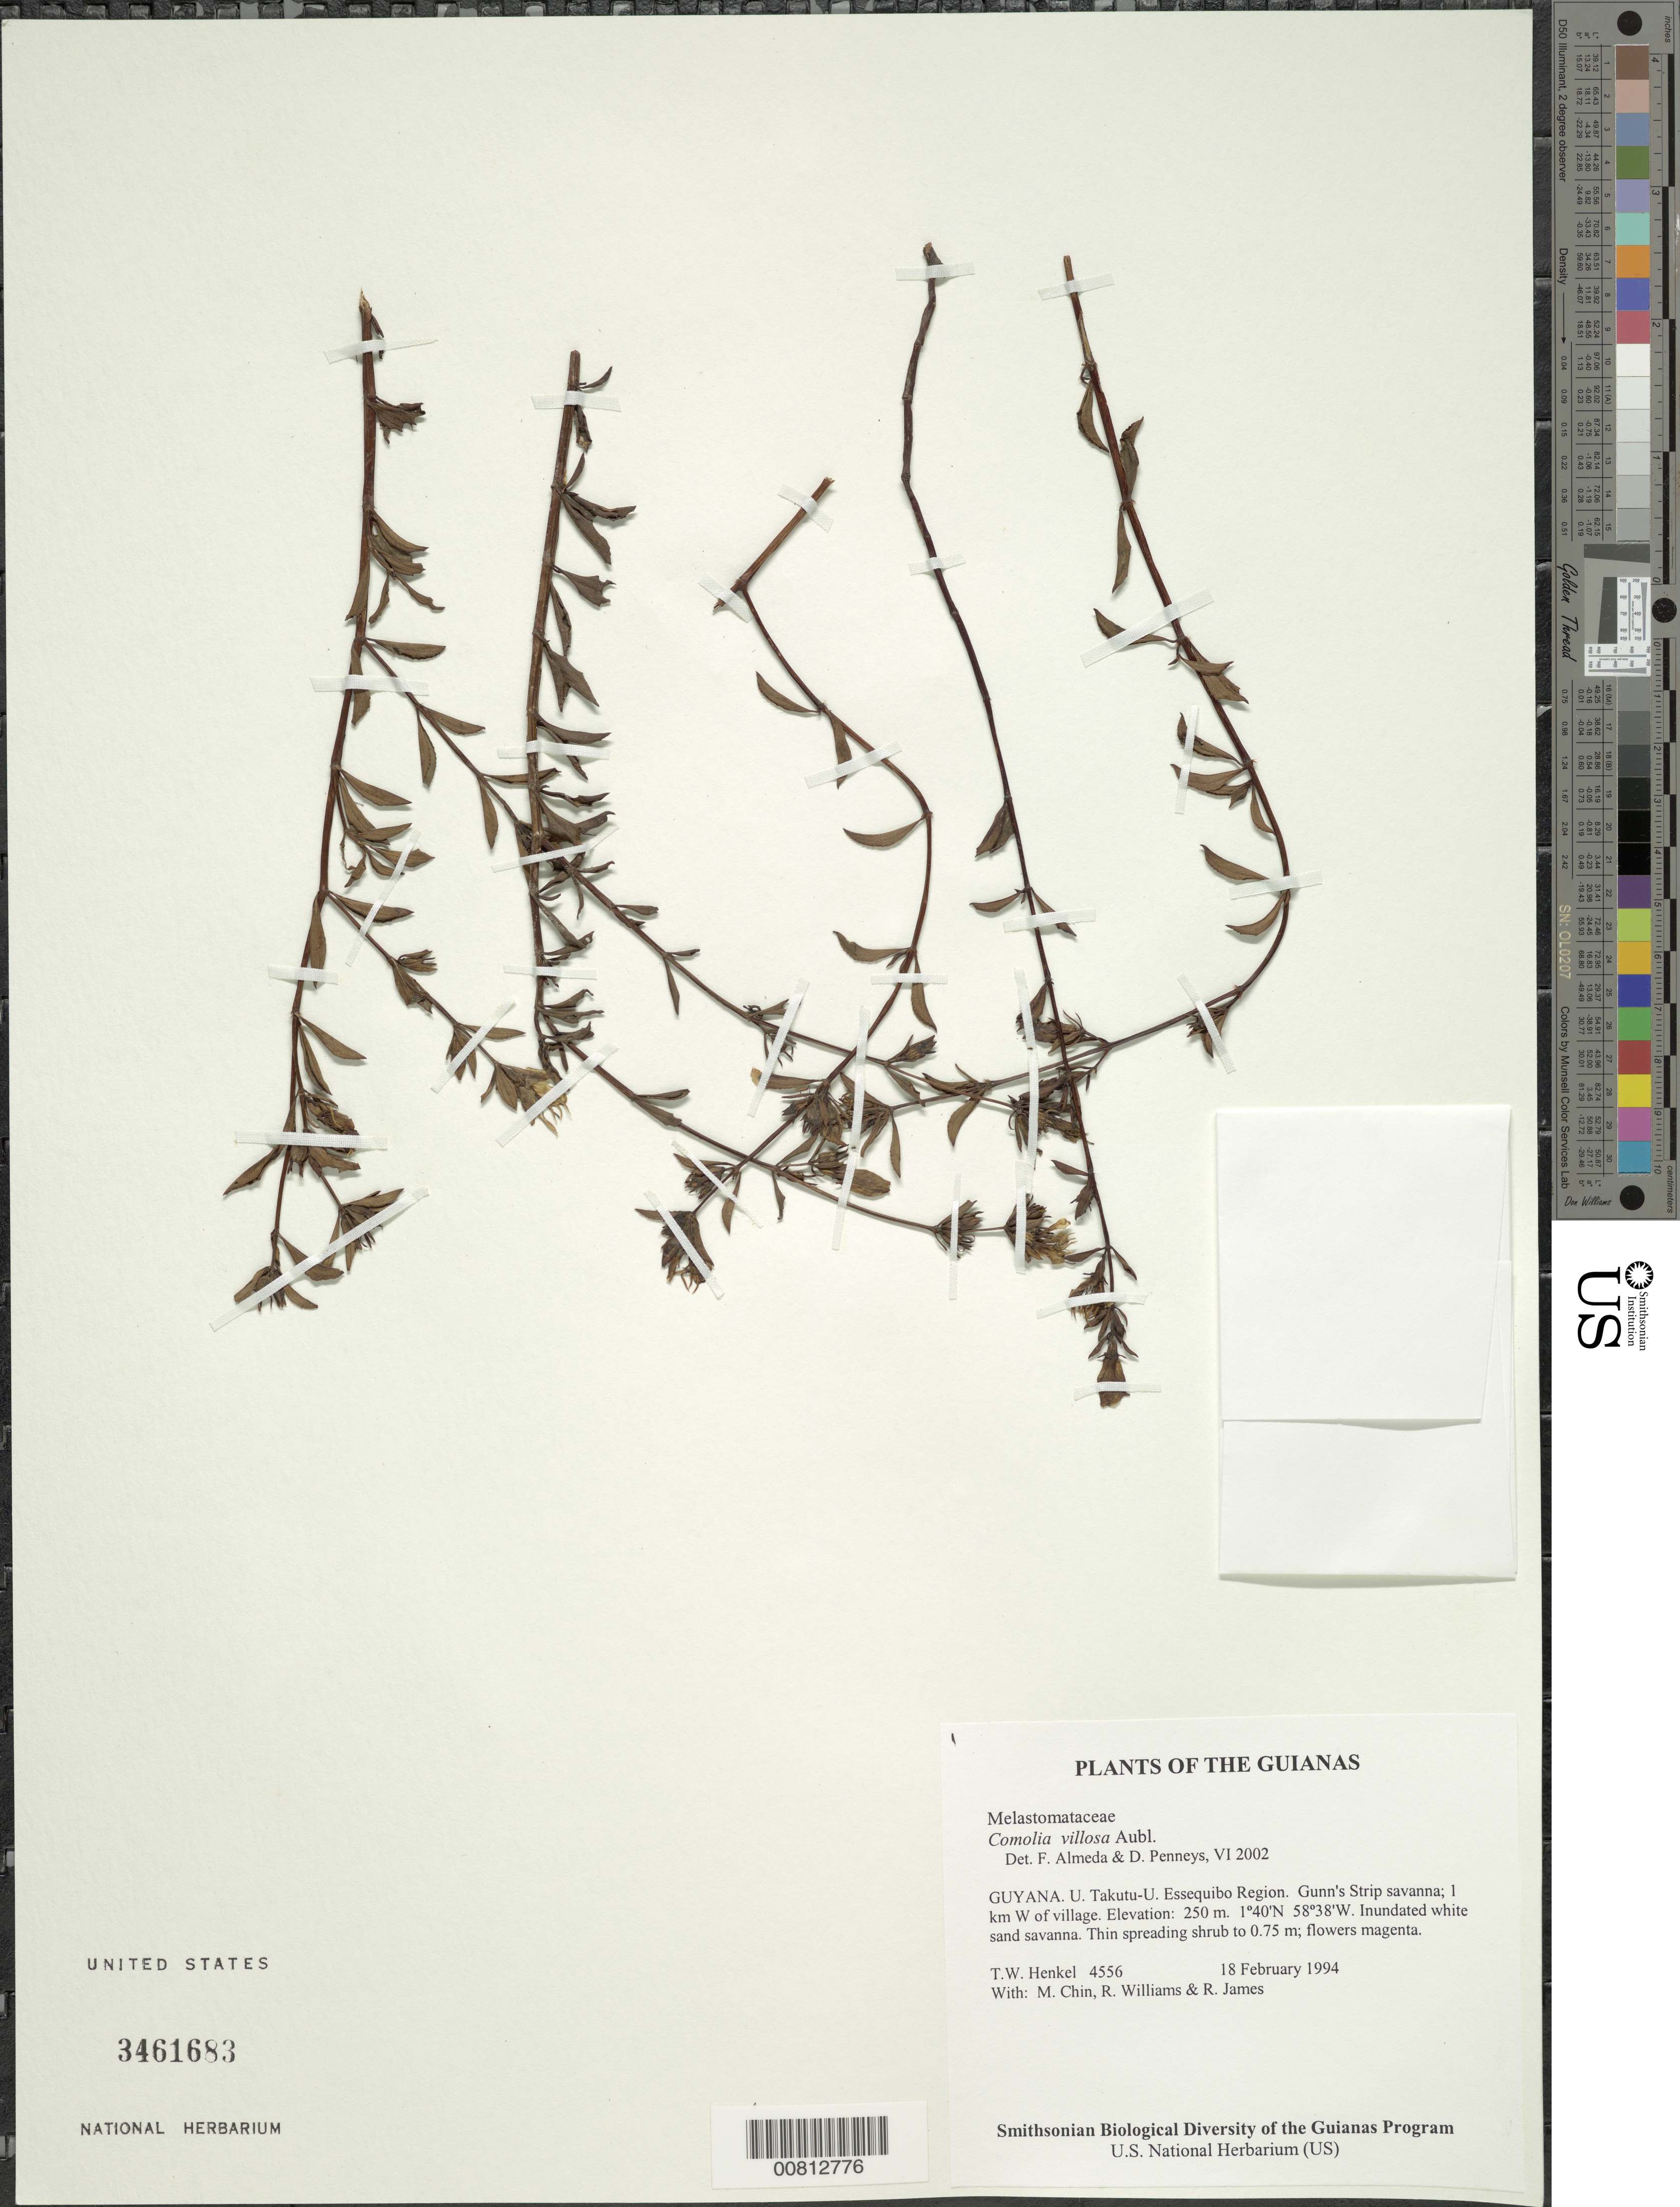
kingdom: Plantae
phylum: Tracheophyta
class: Magnoliopsida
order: Myrtales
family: Melastomataceae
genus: Comolia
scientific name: Comolia lythrarioides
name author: (Steud.) Naudin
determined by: Nunes da Silva, Diego, (RB), Jardim Botanico do Rio de Janeiro - Herbario (BRAZIL)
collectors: T. Henkel, M. Chin, R. Williams & R. James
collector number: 4556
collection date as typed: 18 February 1994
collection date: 1994-02-18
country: Guyana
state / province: U. Takutu-U. Essequibo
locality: Gunn's Strip savanna; 1 km W of village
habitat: Inundated white sand savanna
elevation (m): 250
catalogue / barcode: US 3461683